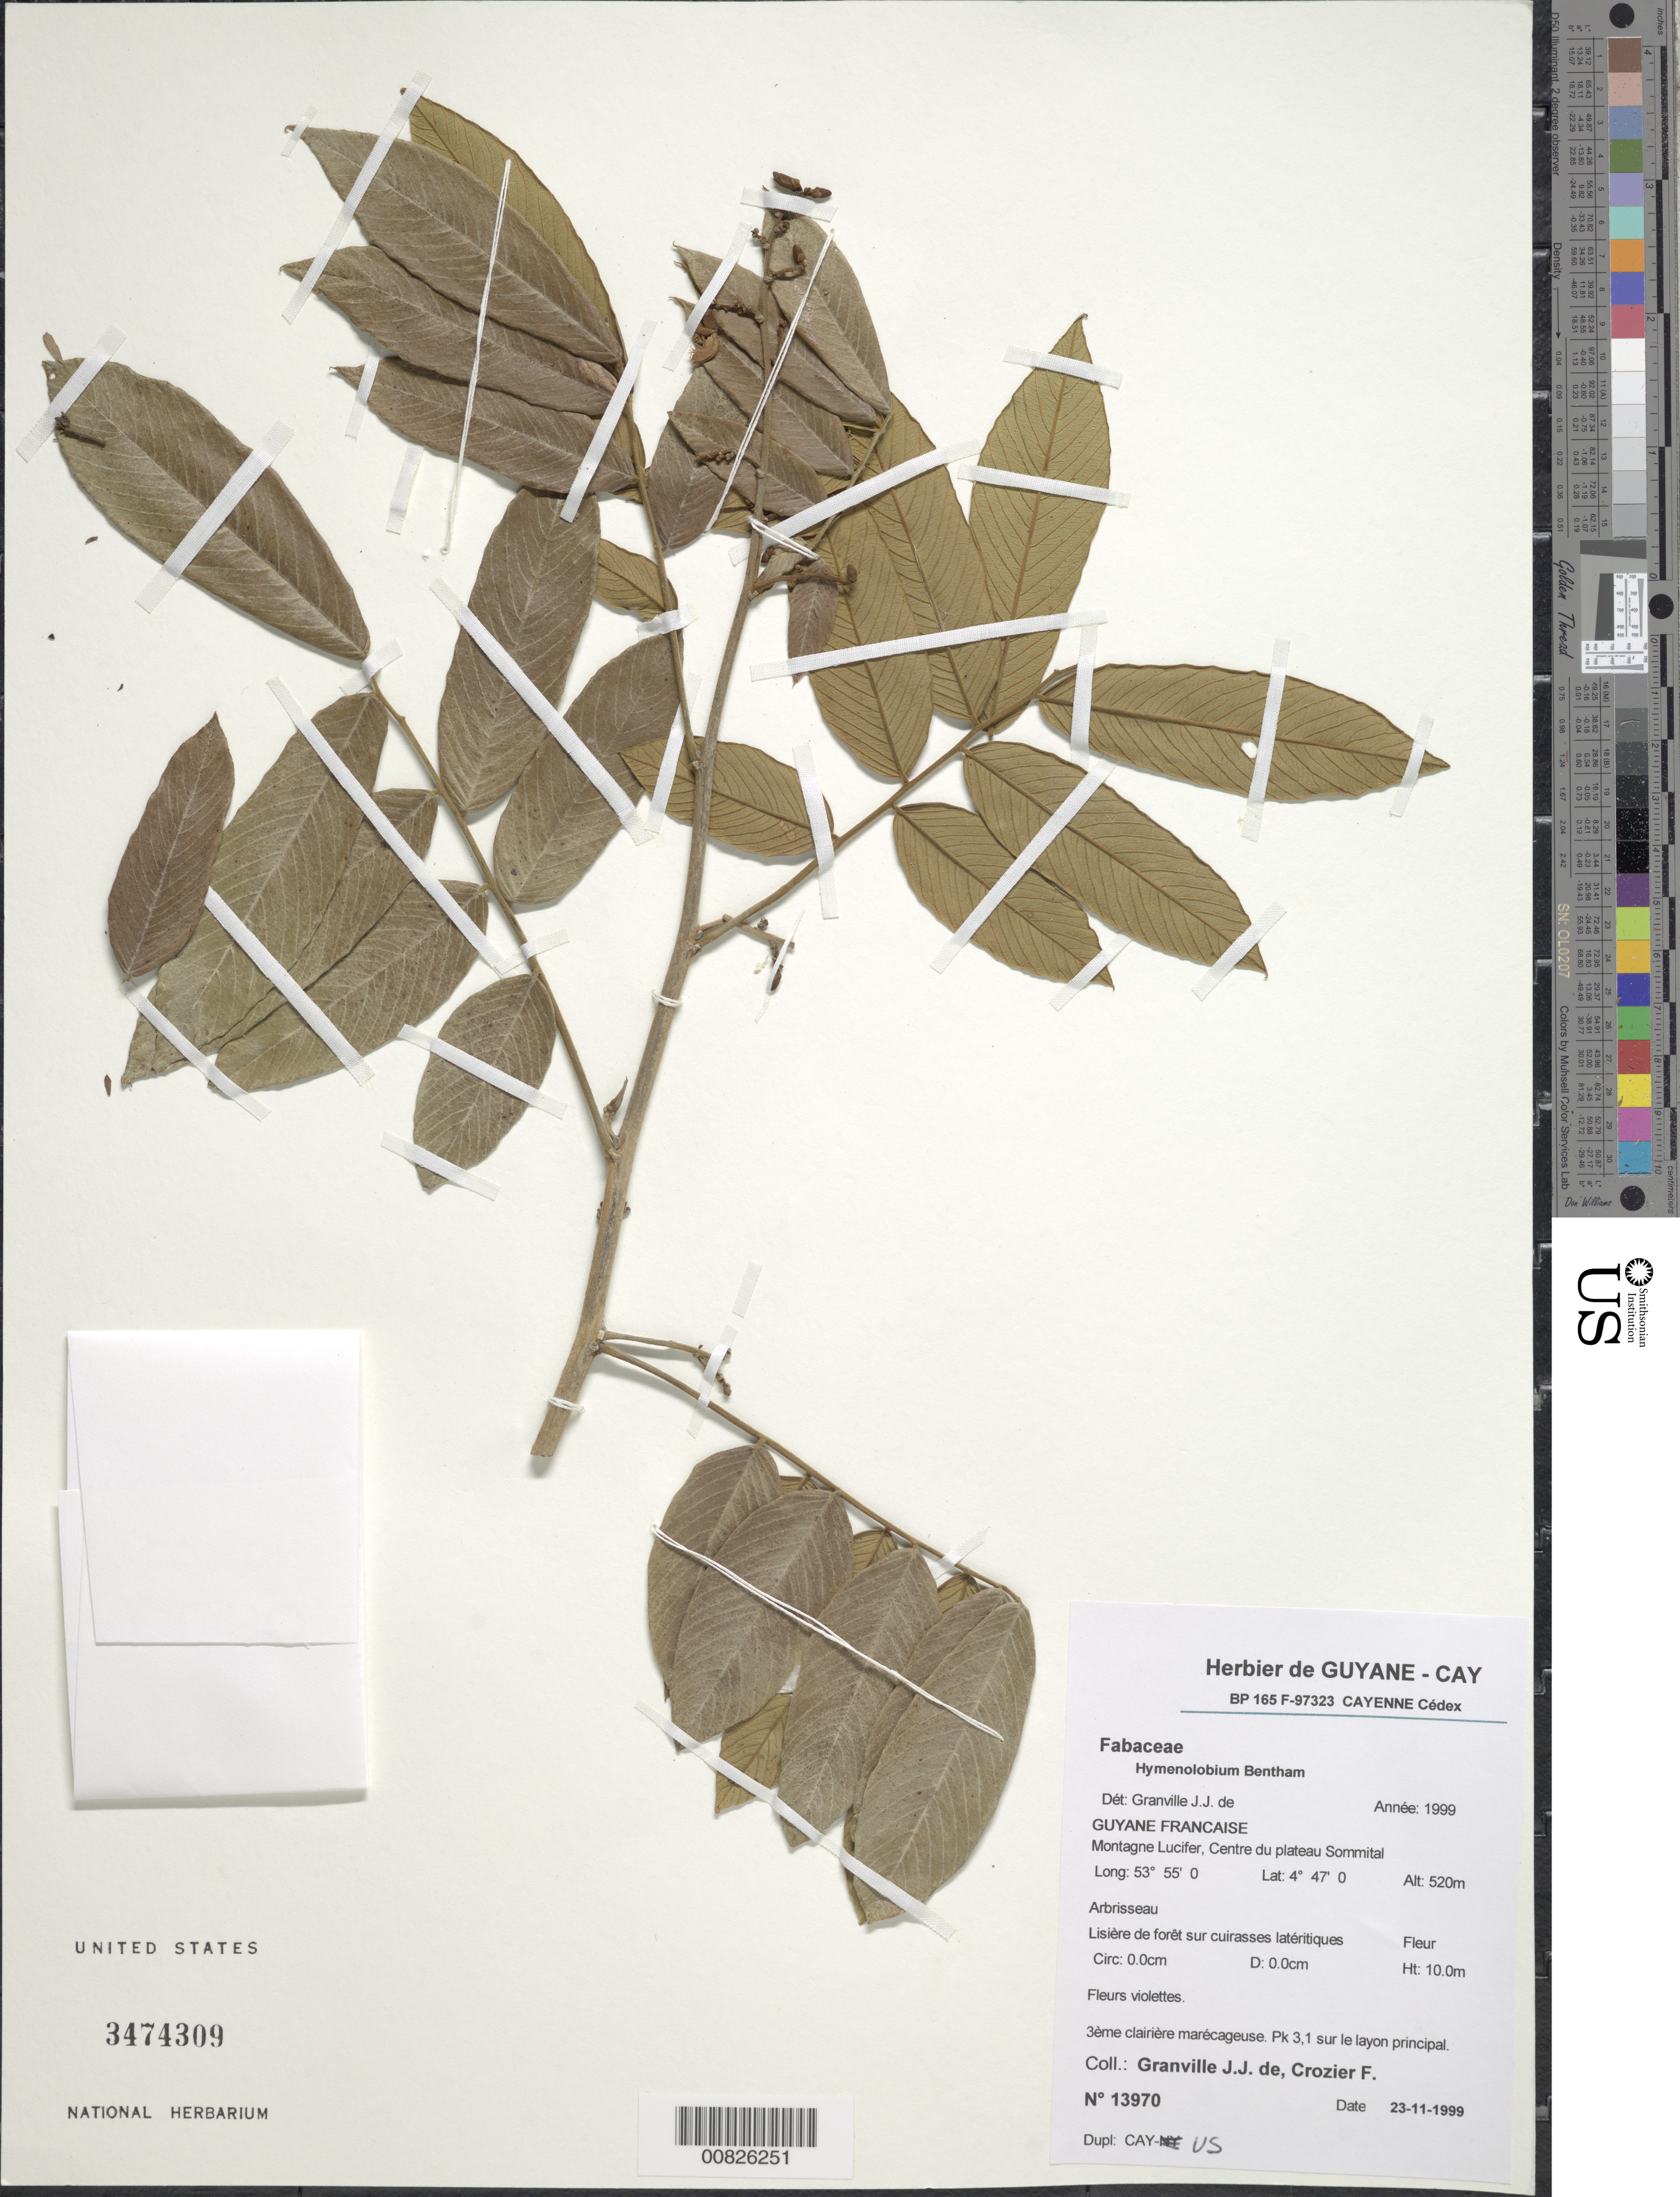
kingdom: Plantae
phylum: Tracheophyta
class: Magnoliopsida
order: Fabales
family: Fabaceae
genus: Hymenolobium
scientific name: Hymenolobium sp.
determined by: Granville, J. J. de, (CAY), Institut de Recherche pour le Developpement (IRD) (FRENCH GUIANA)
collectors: J.-J. de Granville & F. Crozier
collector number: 13970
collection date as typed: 23-Nov-99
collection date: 1999-11-23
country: French Guiana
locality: Montagne Lucifer, centre du plateau Sommital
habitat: Lisière de forest sur cuirasses latéritiques; 3 ère clairiere marécaguese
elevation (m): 520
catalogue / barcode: US 3474309